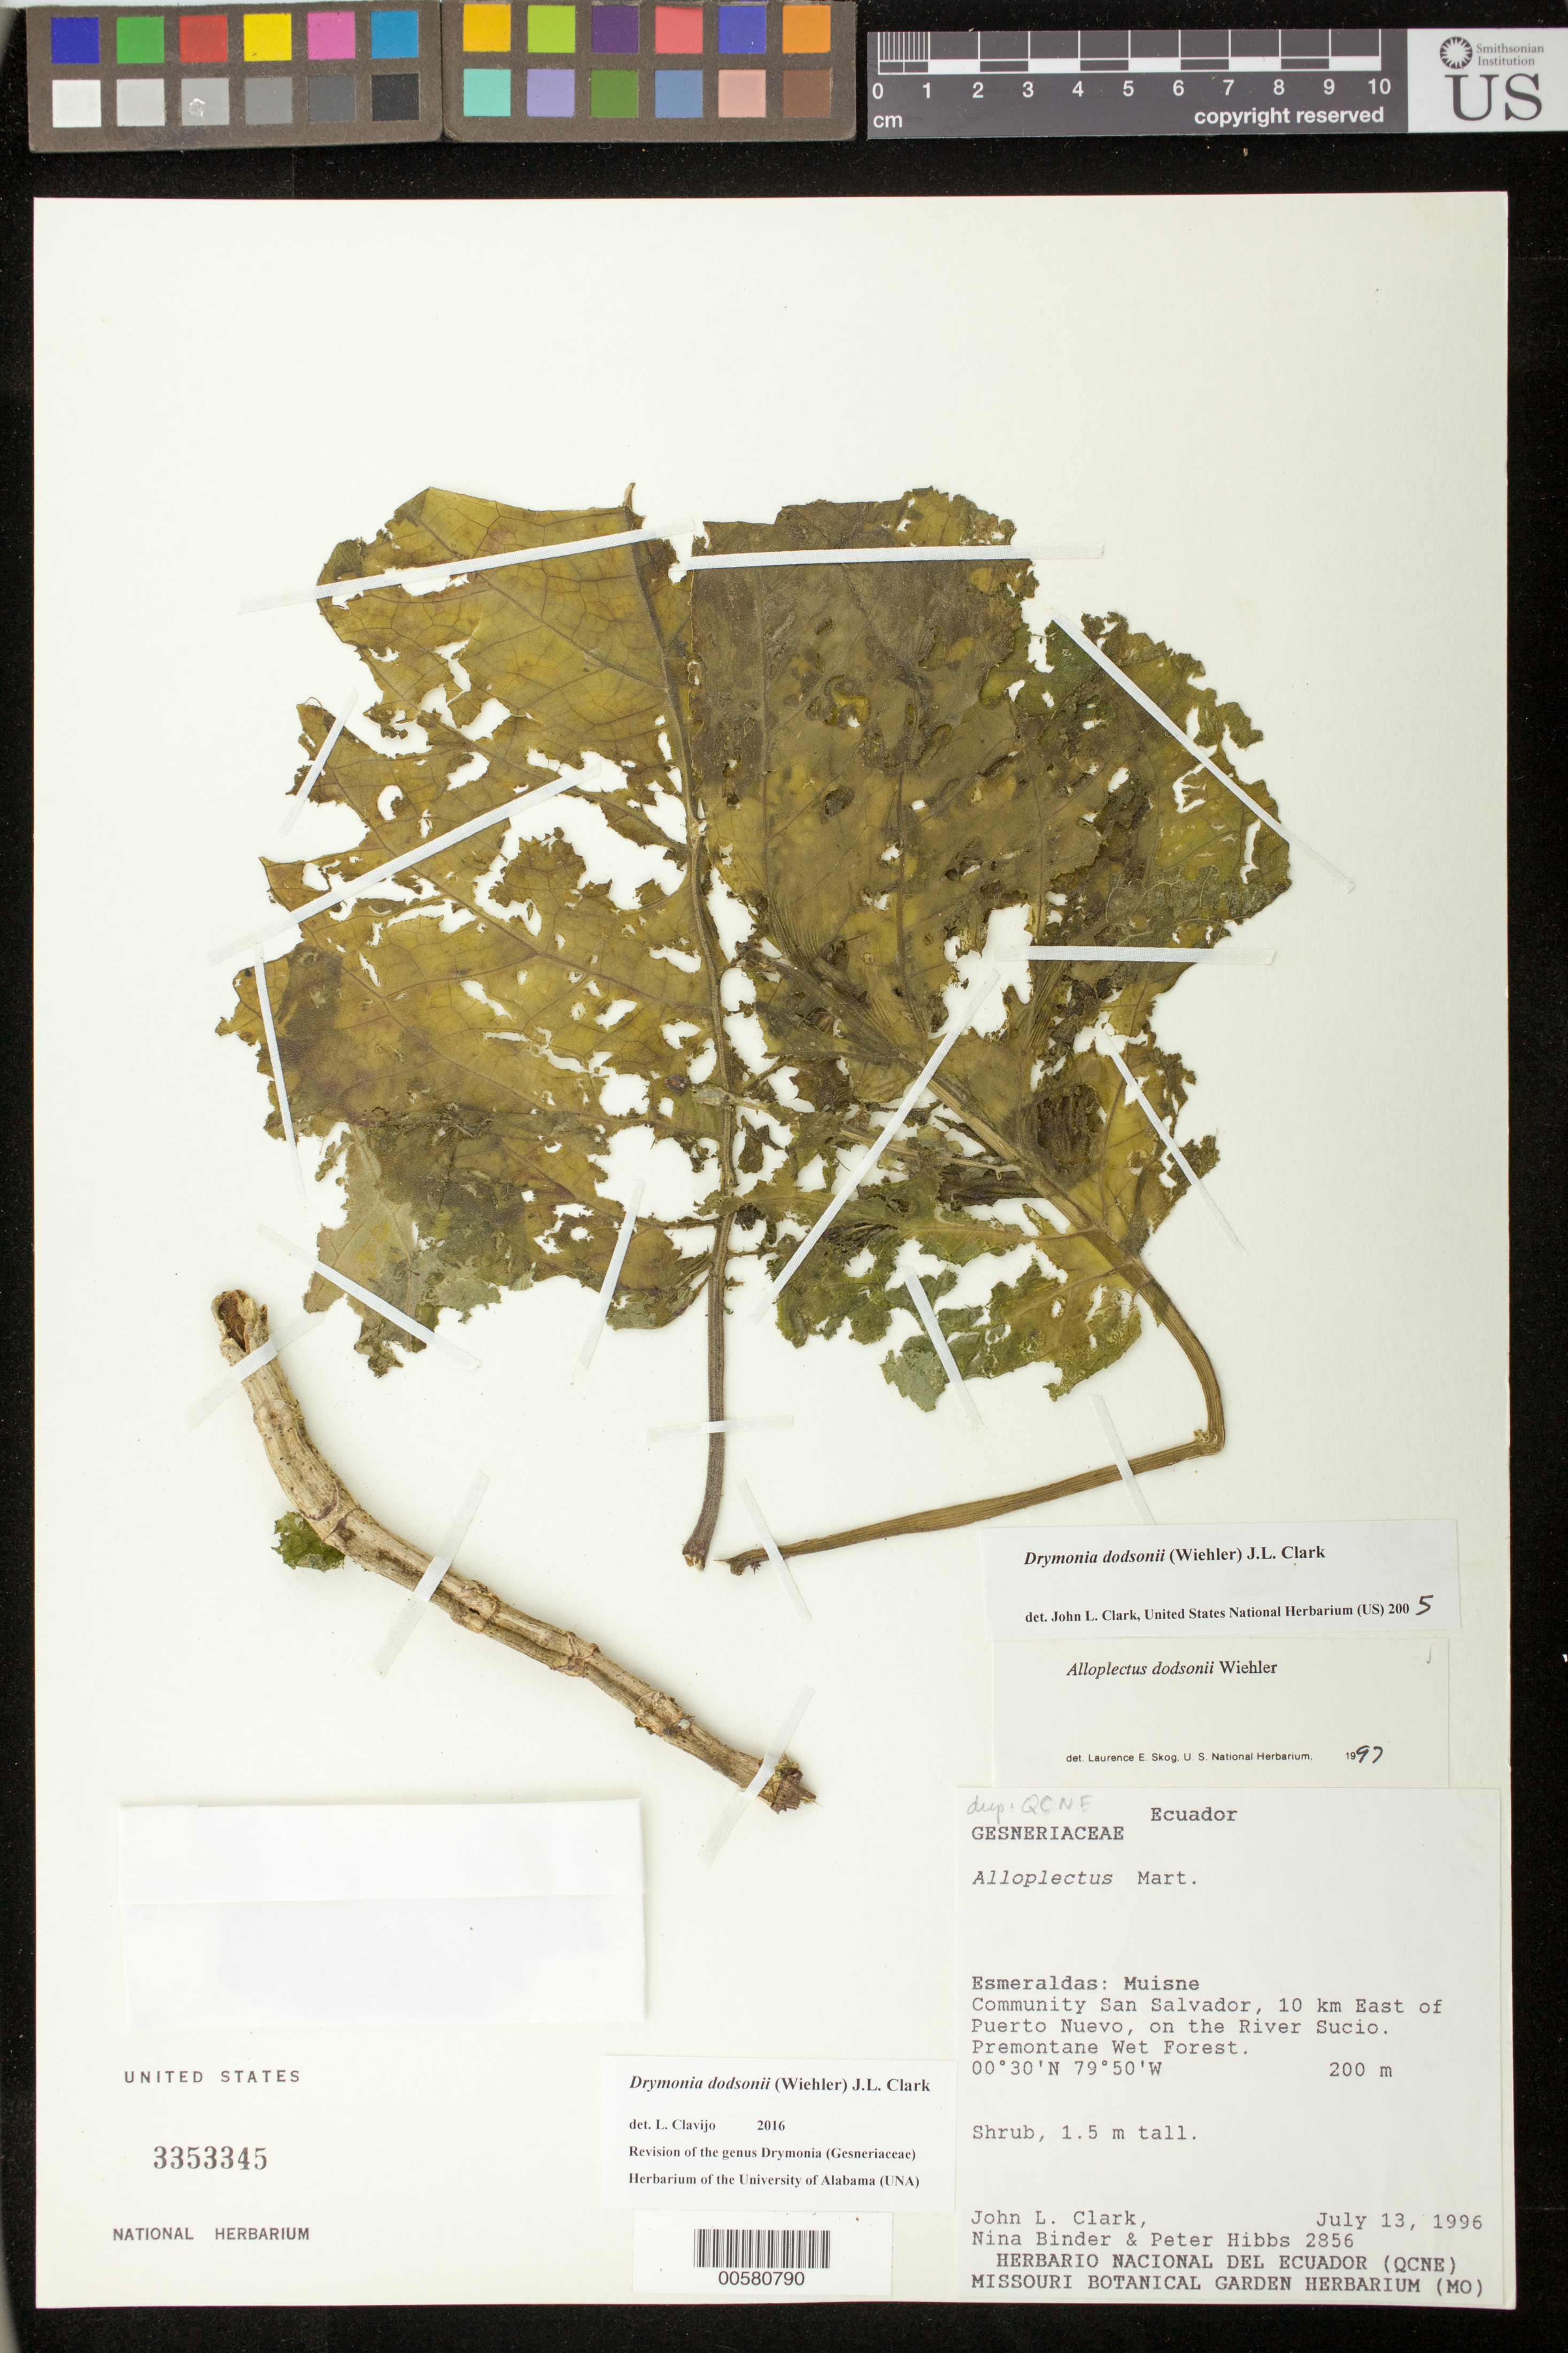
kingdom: Plantae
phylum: Tracheophyta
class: Magnoliopsida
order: Lamiales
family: Gesneriaceae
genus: Drymonia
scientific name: Drymonia dodsonii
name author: (Wiehler) J.L. Clark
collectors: J. L. Clark, N. Binder & P. Hibbs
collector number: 2856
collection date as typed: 13 Jul 1996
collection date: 1996-07-13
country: Ecuador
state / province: Esmeraldas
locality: Muisne, community San Salvador, 10 km E of Puerto Nuevo, on the River Sucio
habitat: Premontane wet forest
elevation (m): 200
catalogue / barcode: US 3353345